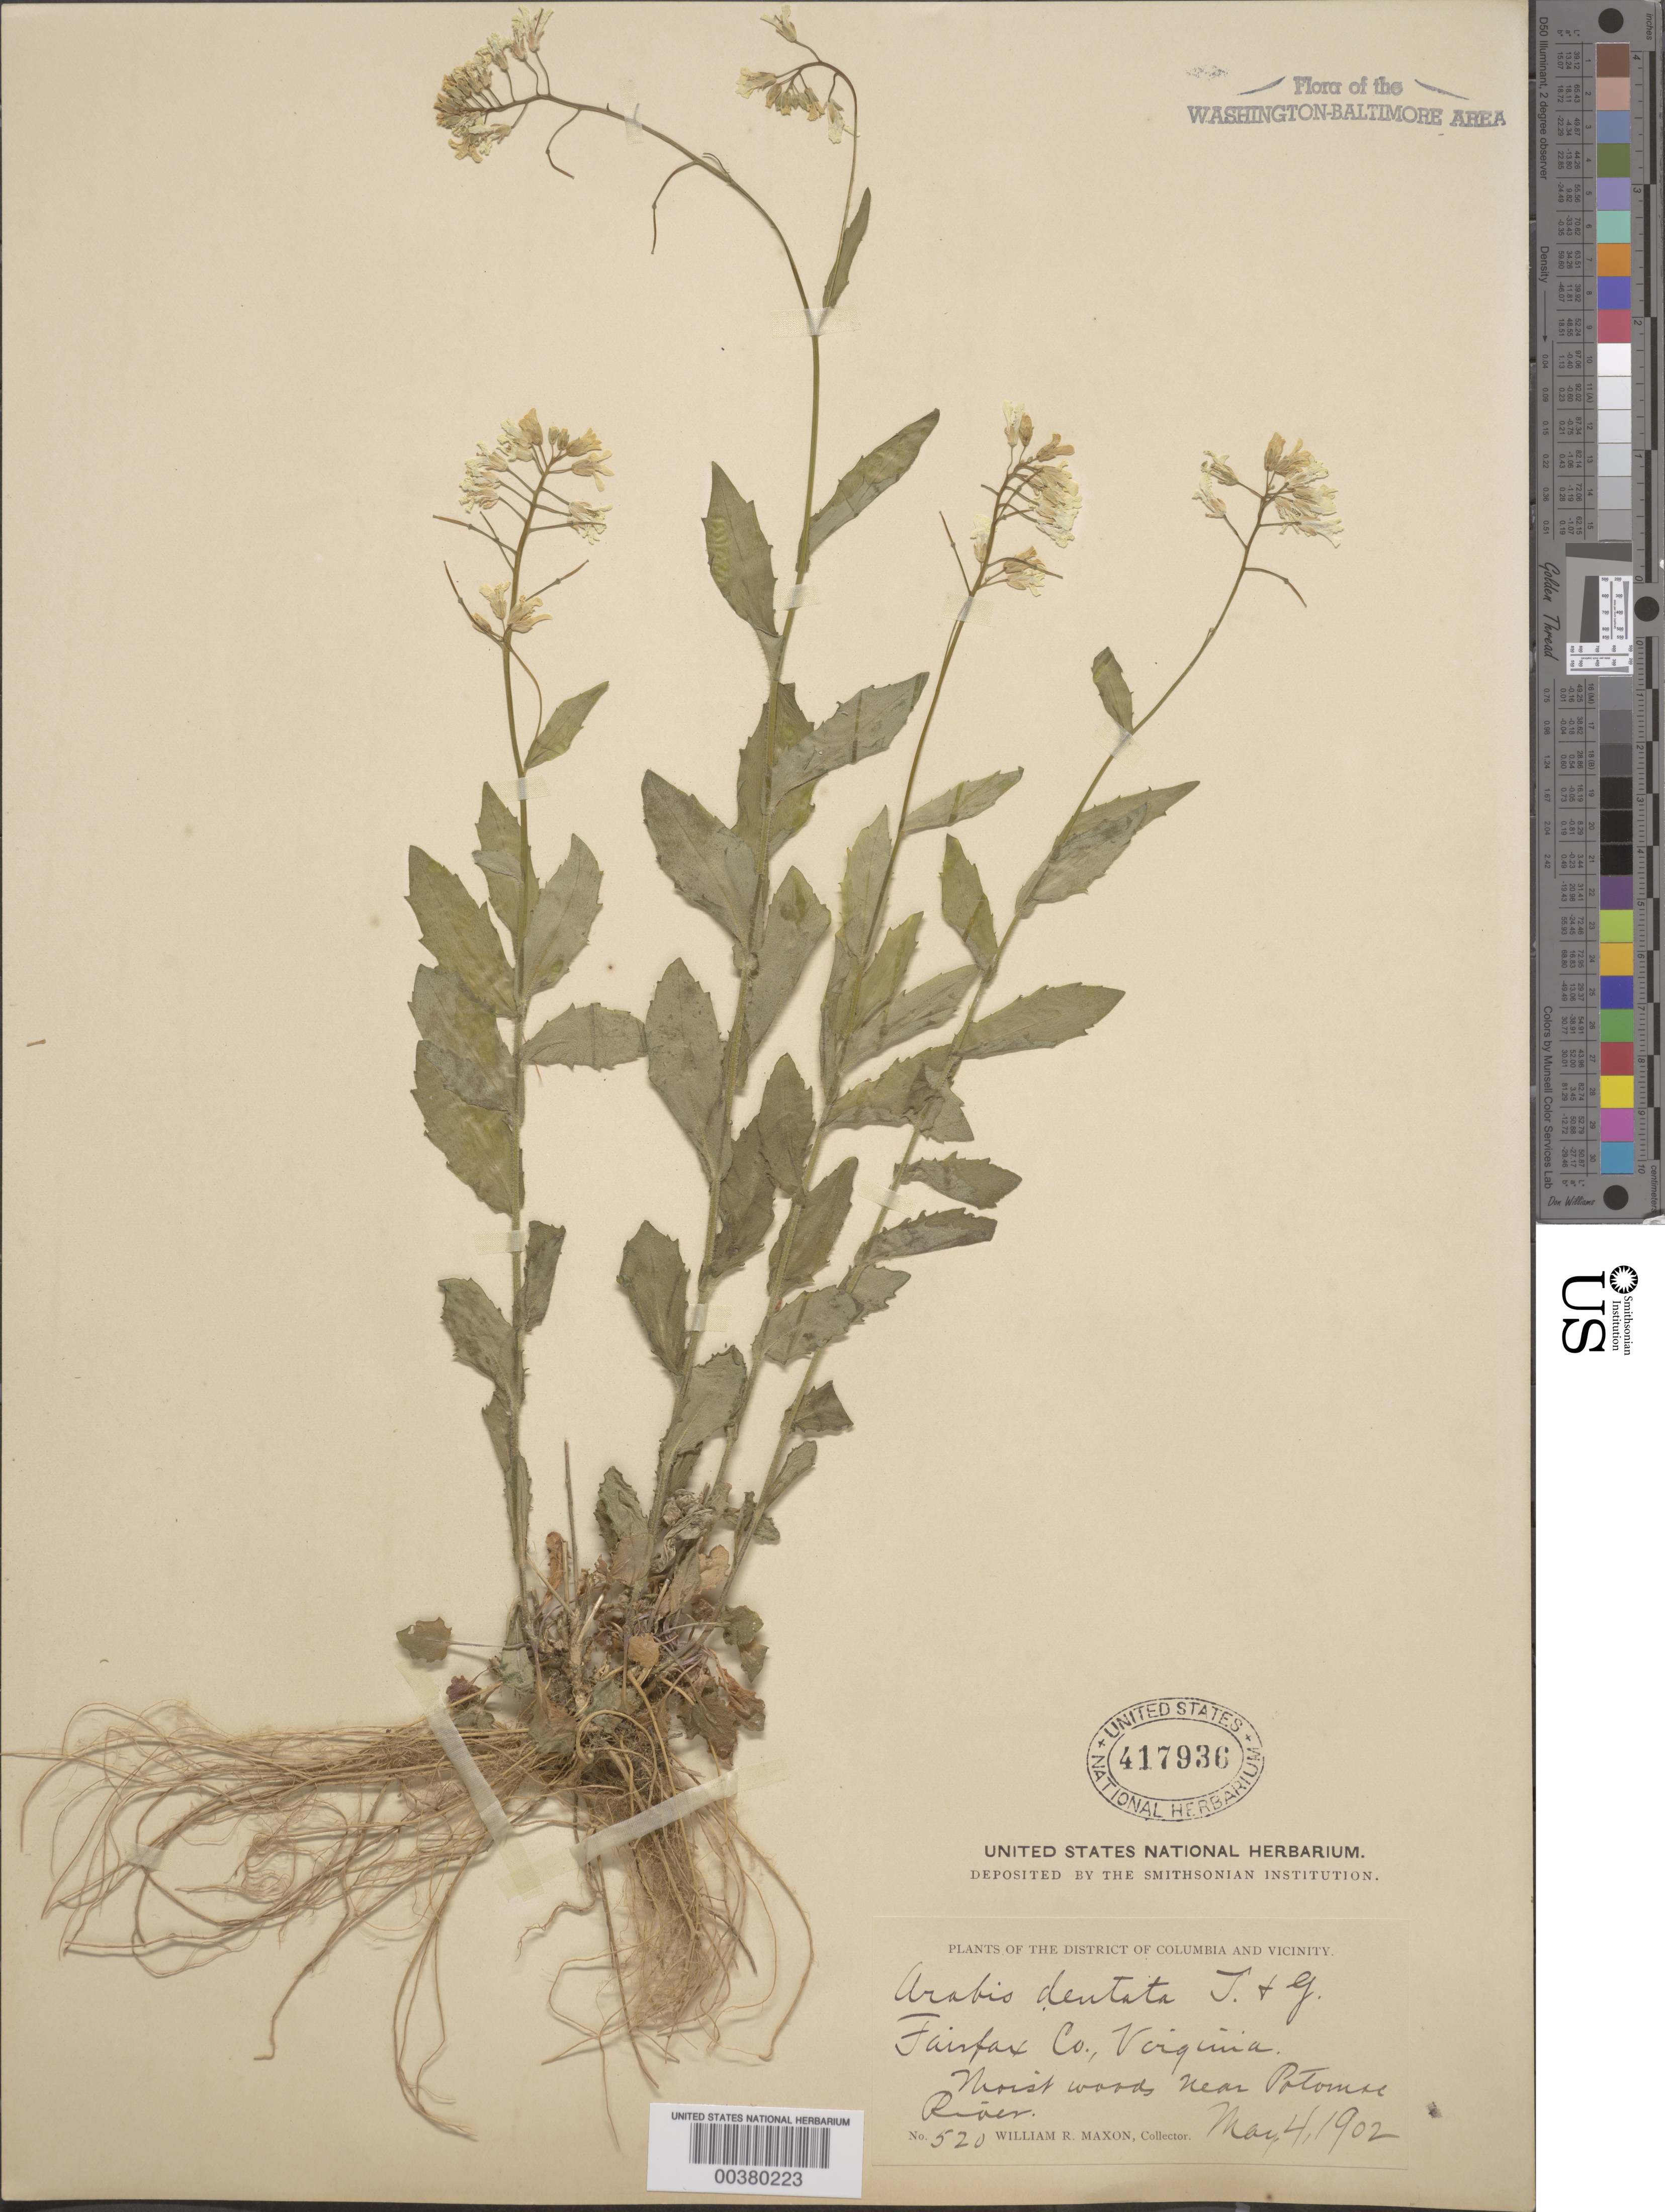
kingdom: Plantae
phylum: Tracheophyta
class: Magnoliopsida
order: Brassicales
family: Brassicaceae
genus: Arabis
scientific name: Arabis patens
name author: Sull.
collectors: W. R. Maxon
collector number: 520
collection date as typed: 04 May 1902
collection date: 1902-05-04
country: United States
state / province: Virginia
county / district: Fairfax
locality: Potomac River vicinity C. & O. Canal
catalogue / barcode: US 417936